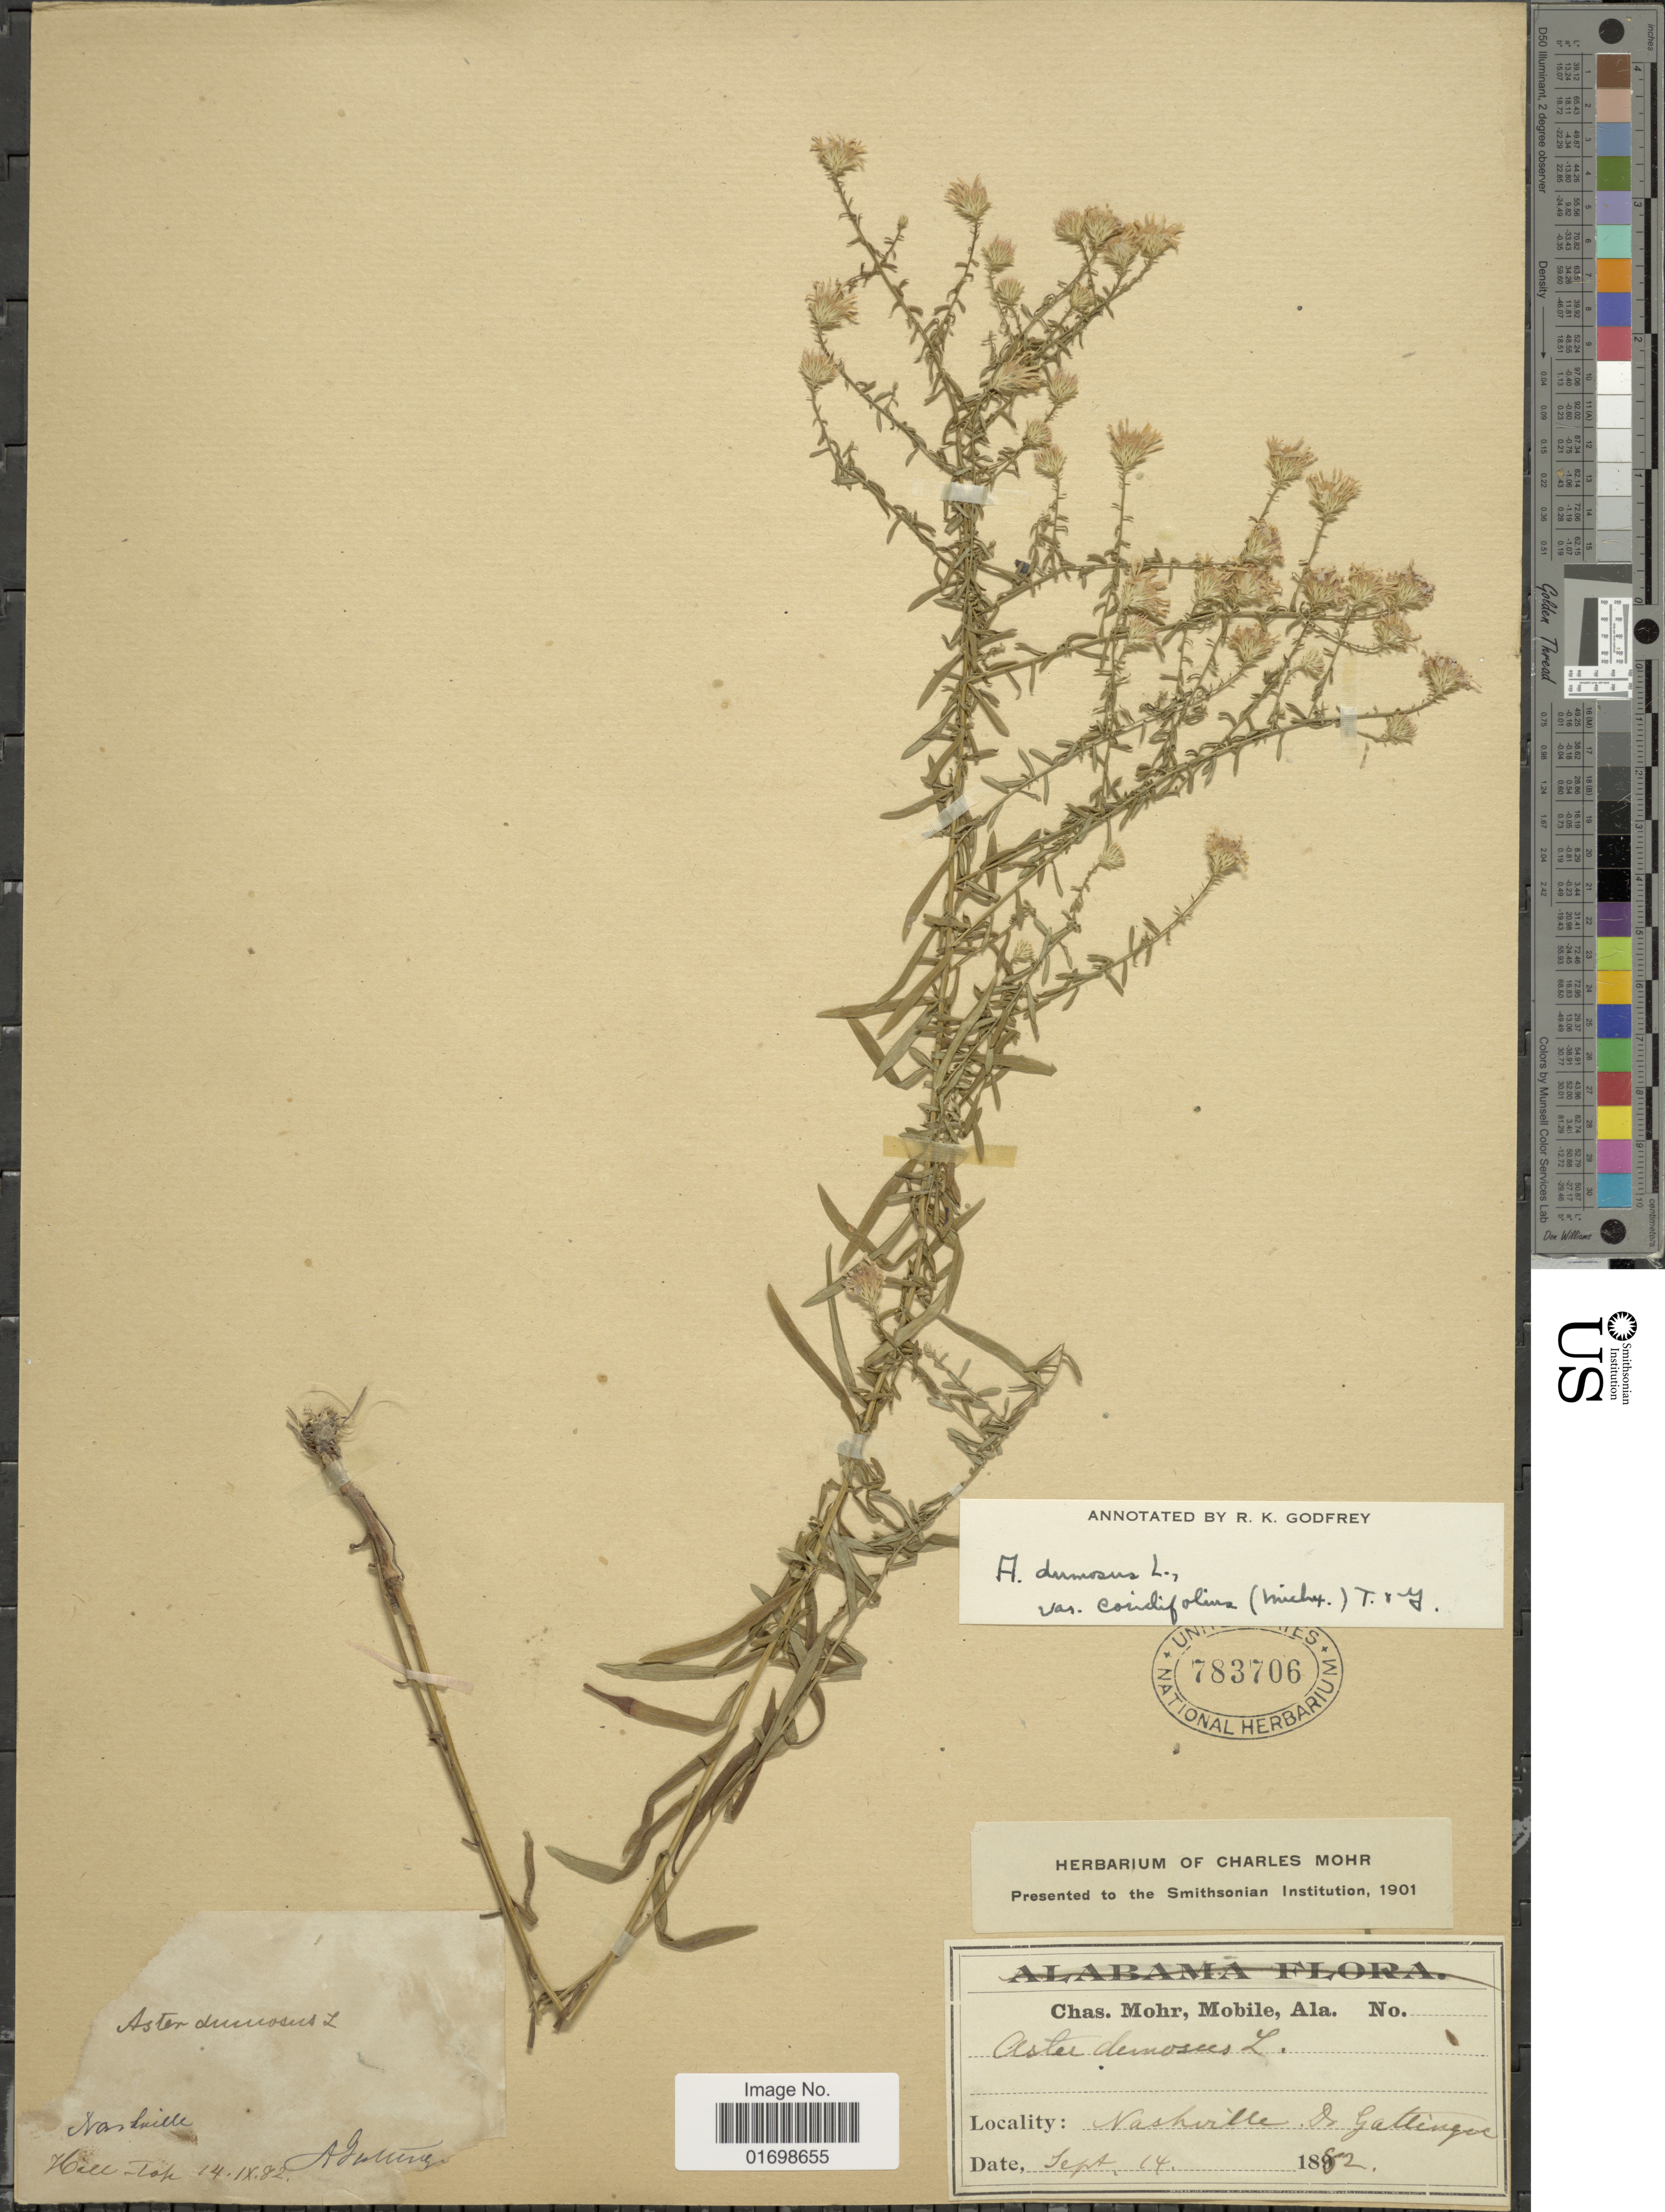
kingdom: Plantae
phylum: Tracheophyta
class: Magnoliopsida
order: Asterales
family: Asteraceae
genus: Symphyotrichum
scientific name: Symphyotrichum dumosum var. coridifolium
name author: (Michx.) Semple et al.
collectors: A. Gattinger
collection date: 1882-09-14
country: United States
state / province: Tennessee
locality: Nashville.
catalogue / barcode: US 783706